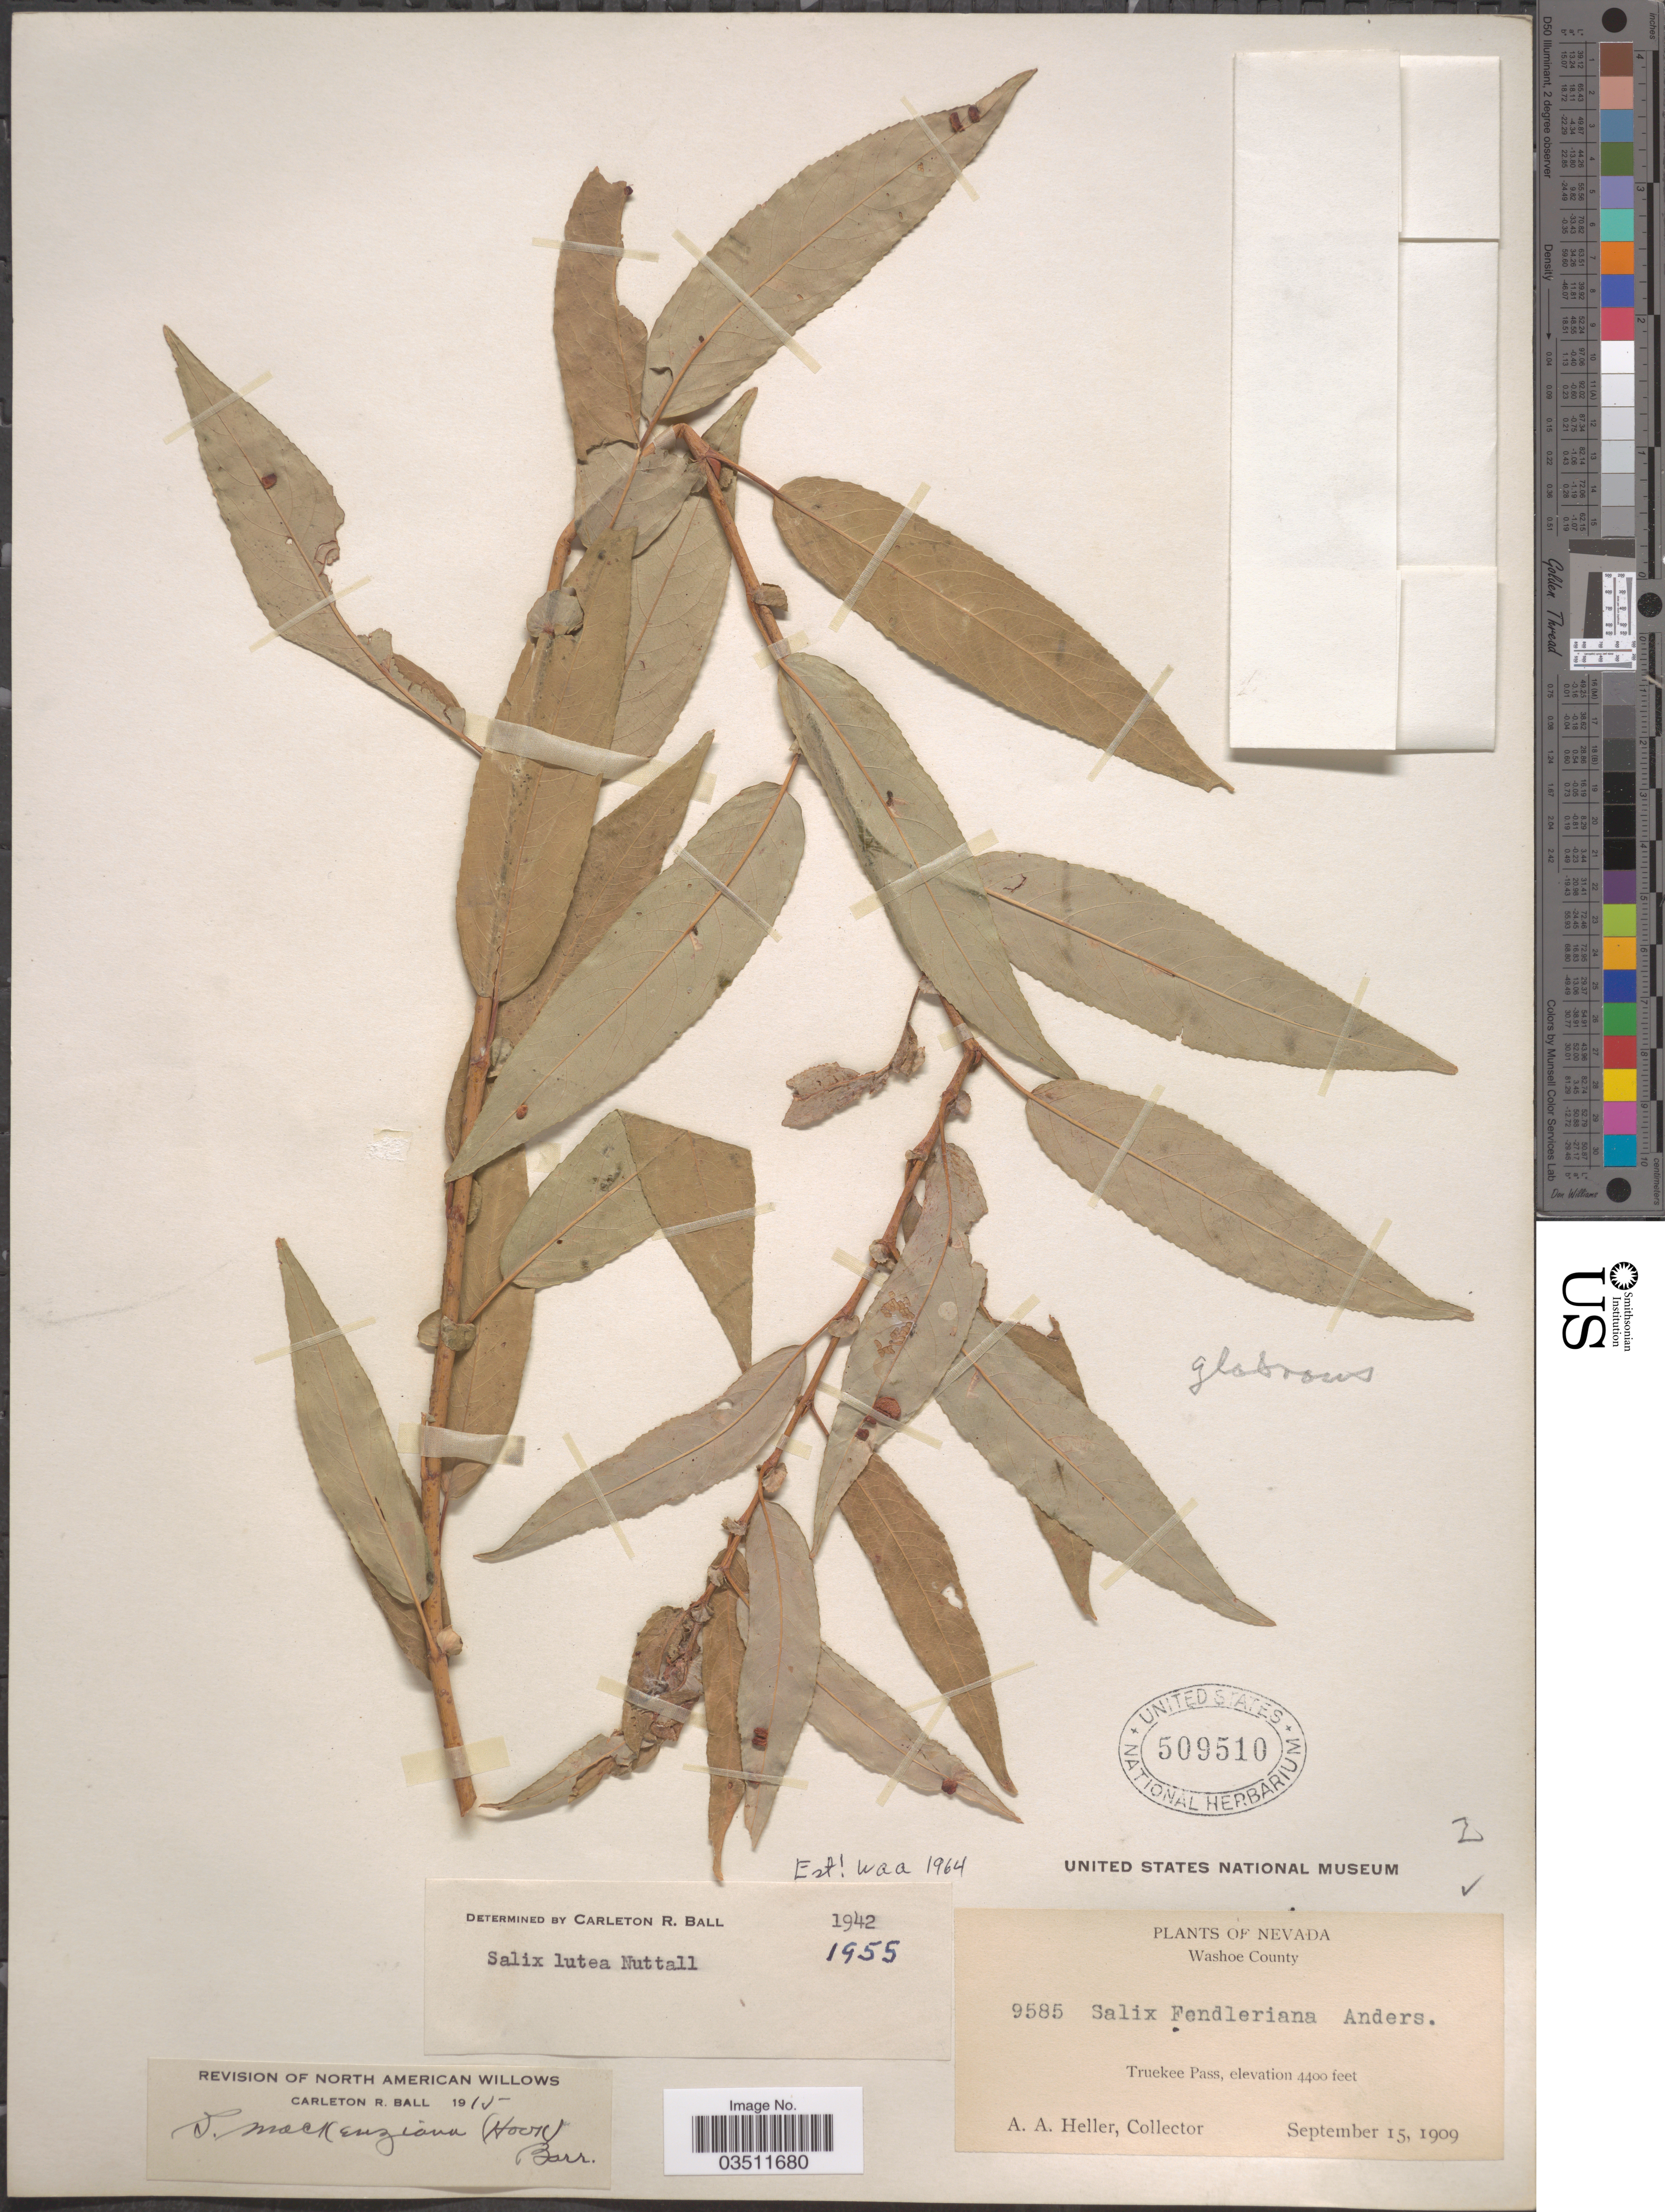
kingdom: Plantae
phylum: Tracheophyta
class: Magnoliopsida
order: Malpighiales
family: Salicaceae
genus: Salix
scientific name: Salix lutea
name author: Nutt.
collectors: A. A. Heller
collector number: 9585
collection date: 1909-09-15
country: United States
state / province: Nevada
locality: Washoe County. Truekee Pass.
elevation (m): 1341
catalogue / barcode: US 509510